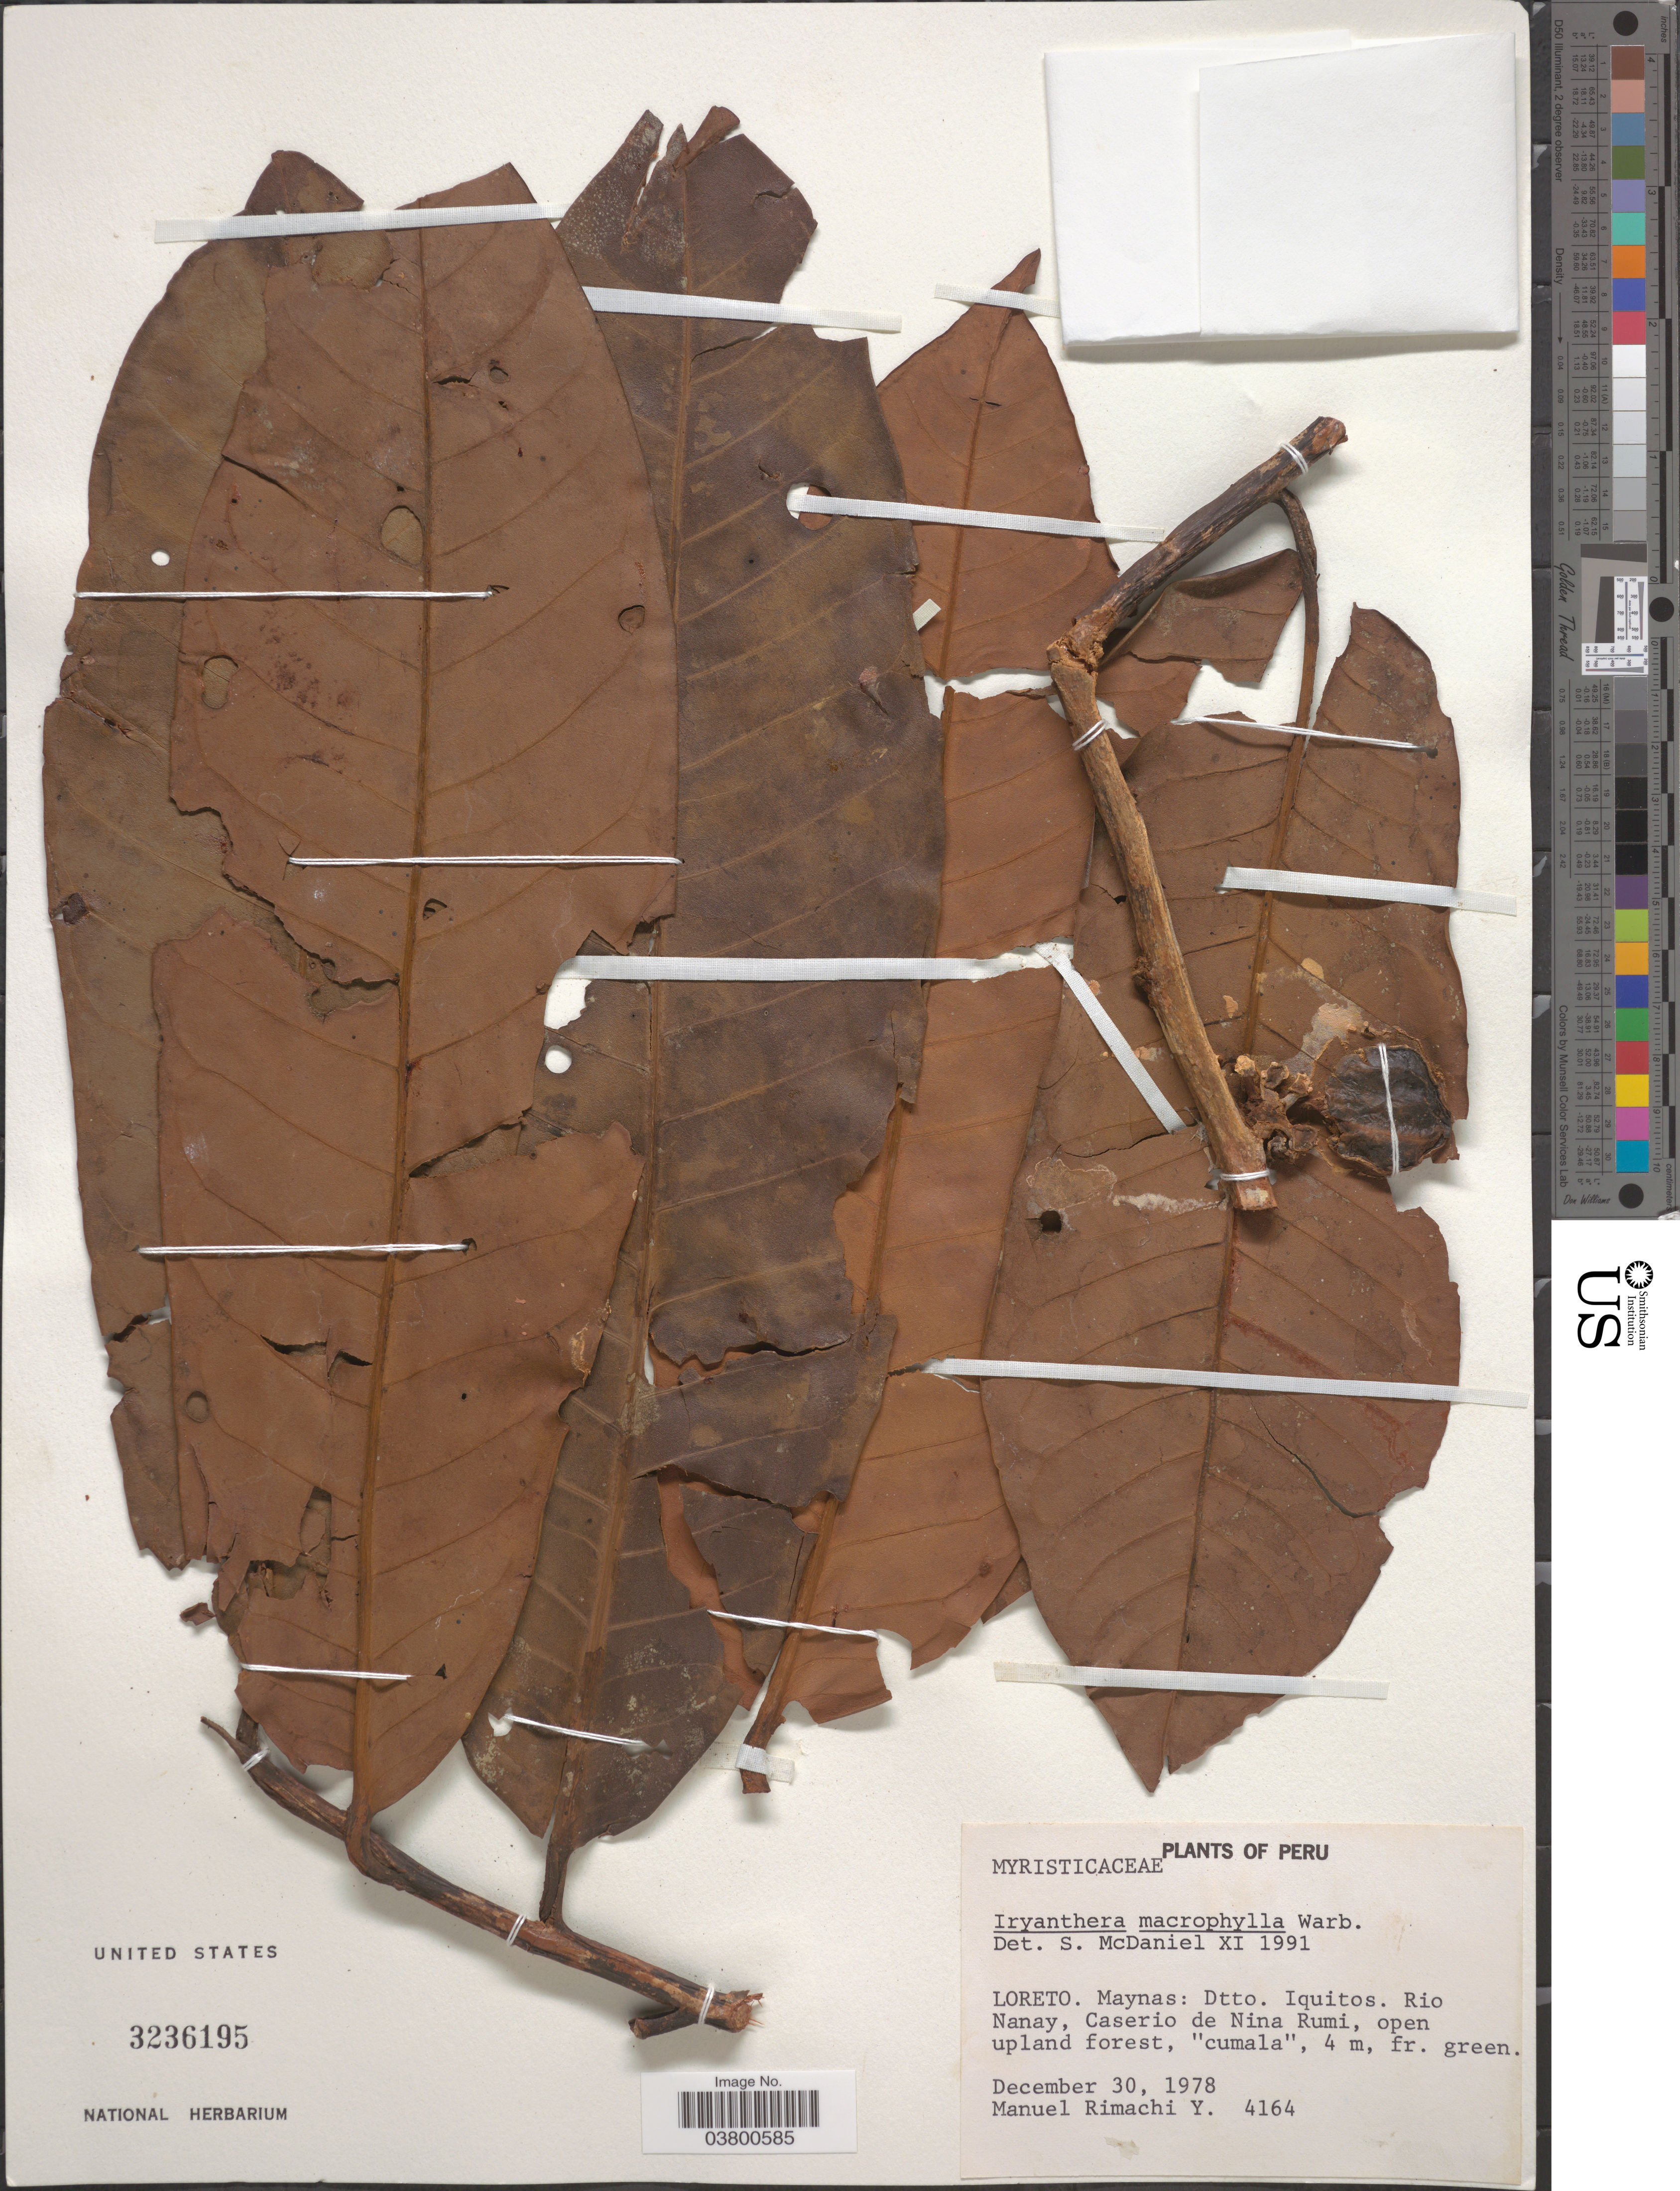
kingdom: Plantae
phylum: Tracheophyta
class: Magnoliopsida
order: Magnoliales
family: Myristicaceae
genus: Iryanthera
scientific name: Iryanthera macrophylla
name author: (Benth.) Warb.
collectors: M. Rimachi Y.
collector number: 4164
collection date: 1978-12-30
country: Peru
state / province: Loreto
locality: Maynas: Dtto. Iquitos. Rio Nanay, Caserio de Nina Rumi.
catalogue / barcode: US 3236195